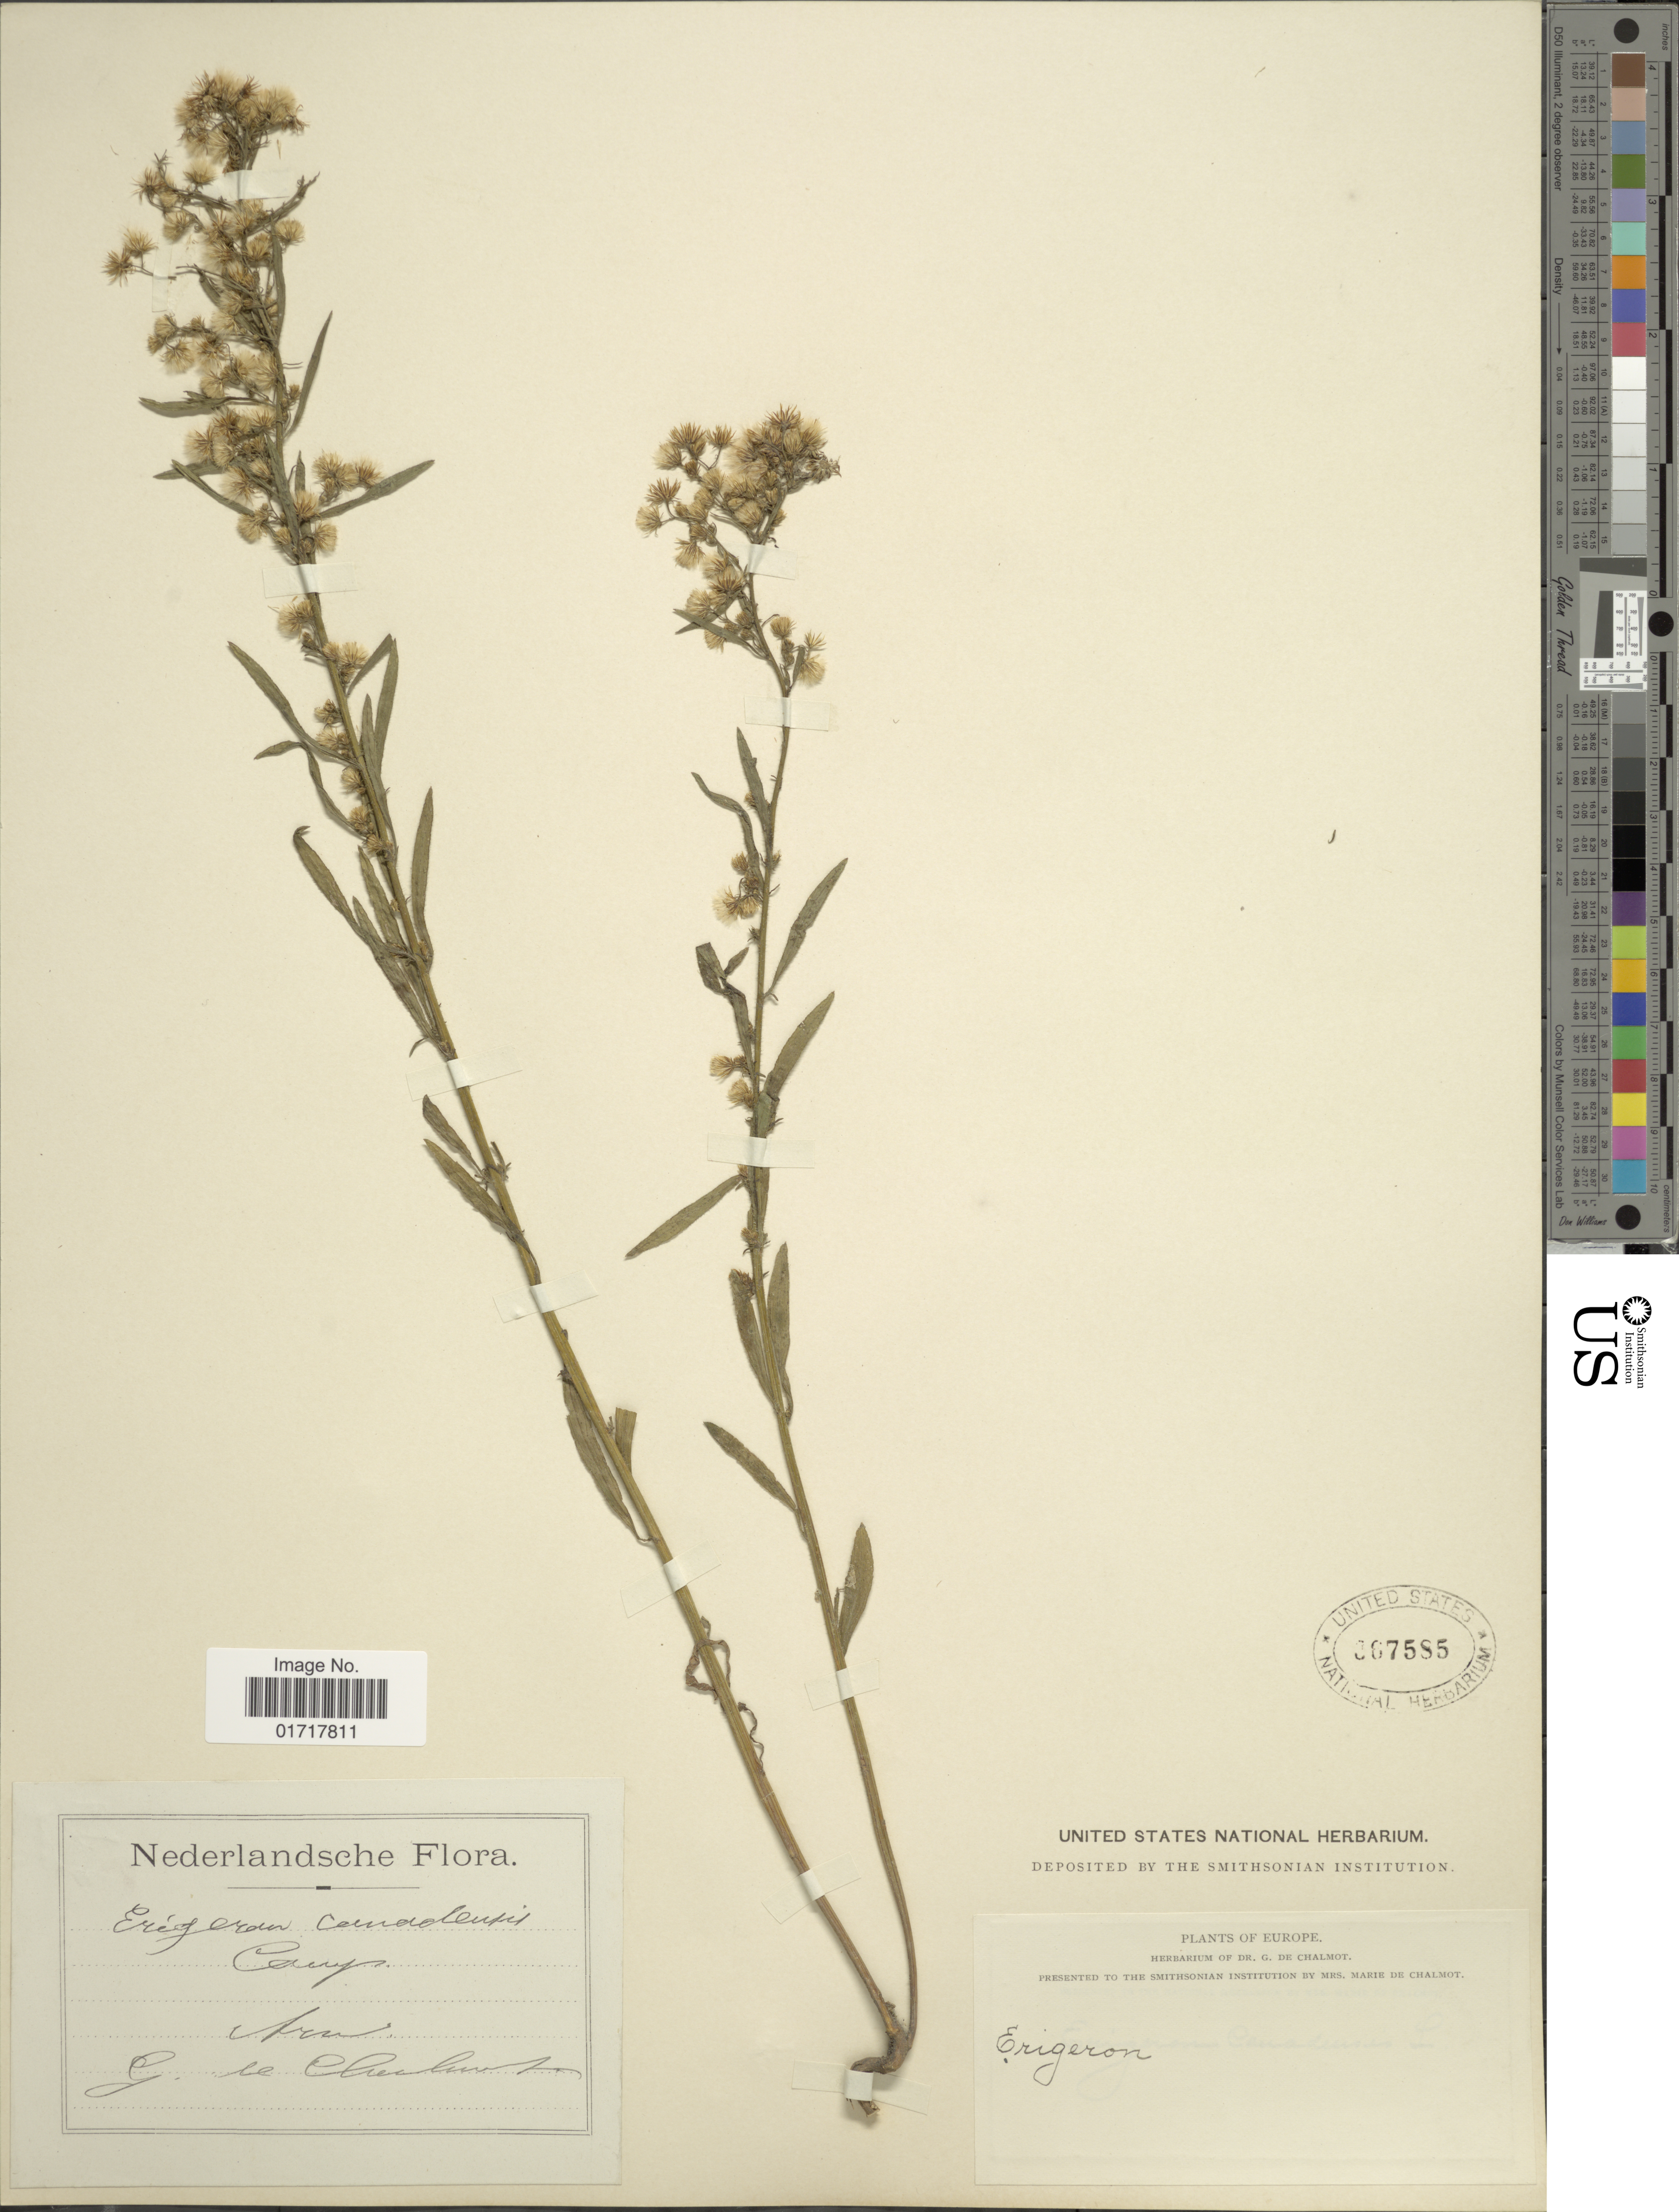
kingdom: Plantae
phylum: Tracheophyta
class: Magnoliopsida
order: Asterales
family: Asteraceae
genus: Conyza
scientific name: Conyza canadensis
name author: (L.) Cronq.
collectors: G. de Chalmot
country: Netherlands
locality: Arn.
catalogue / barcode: US 387585